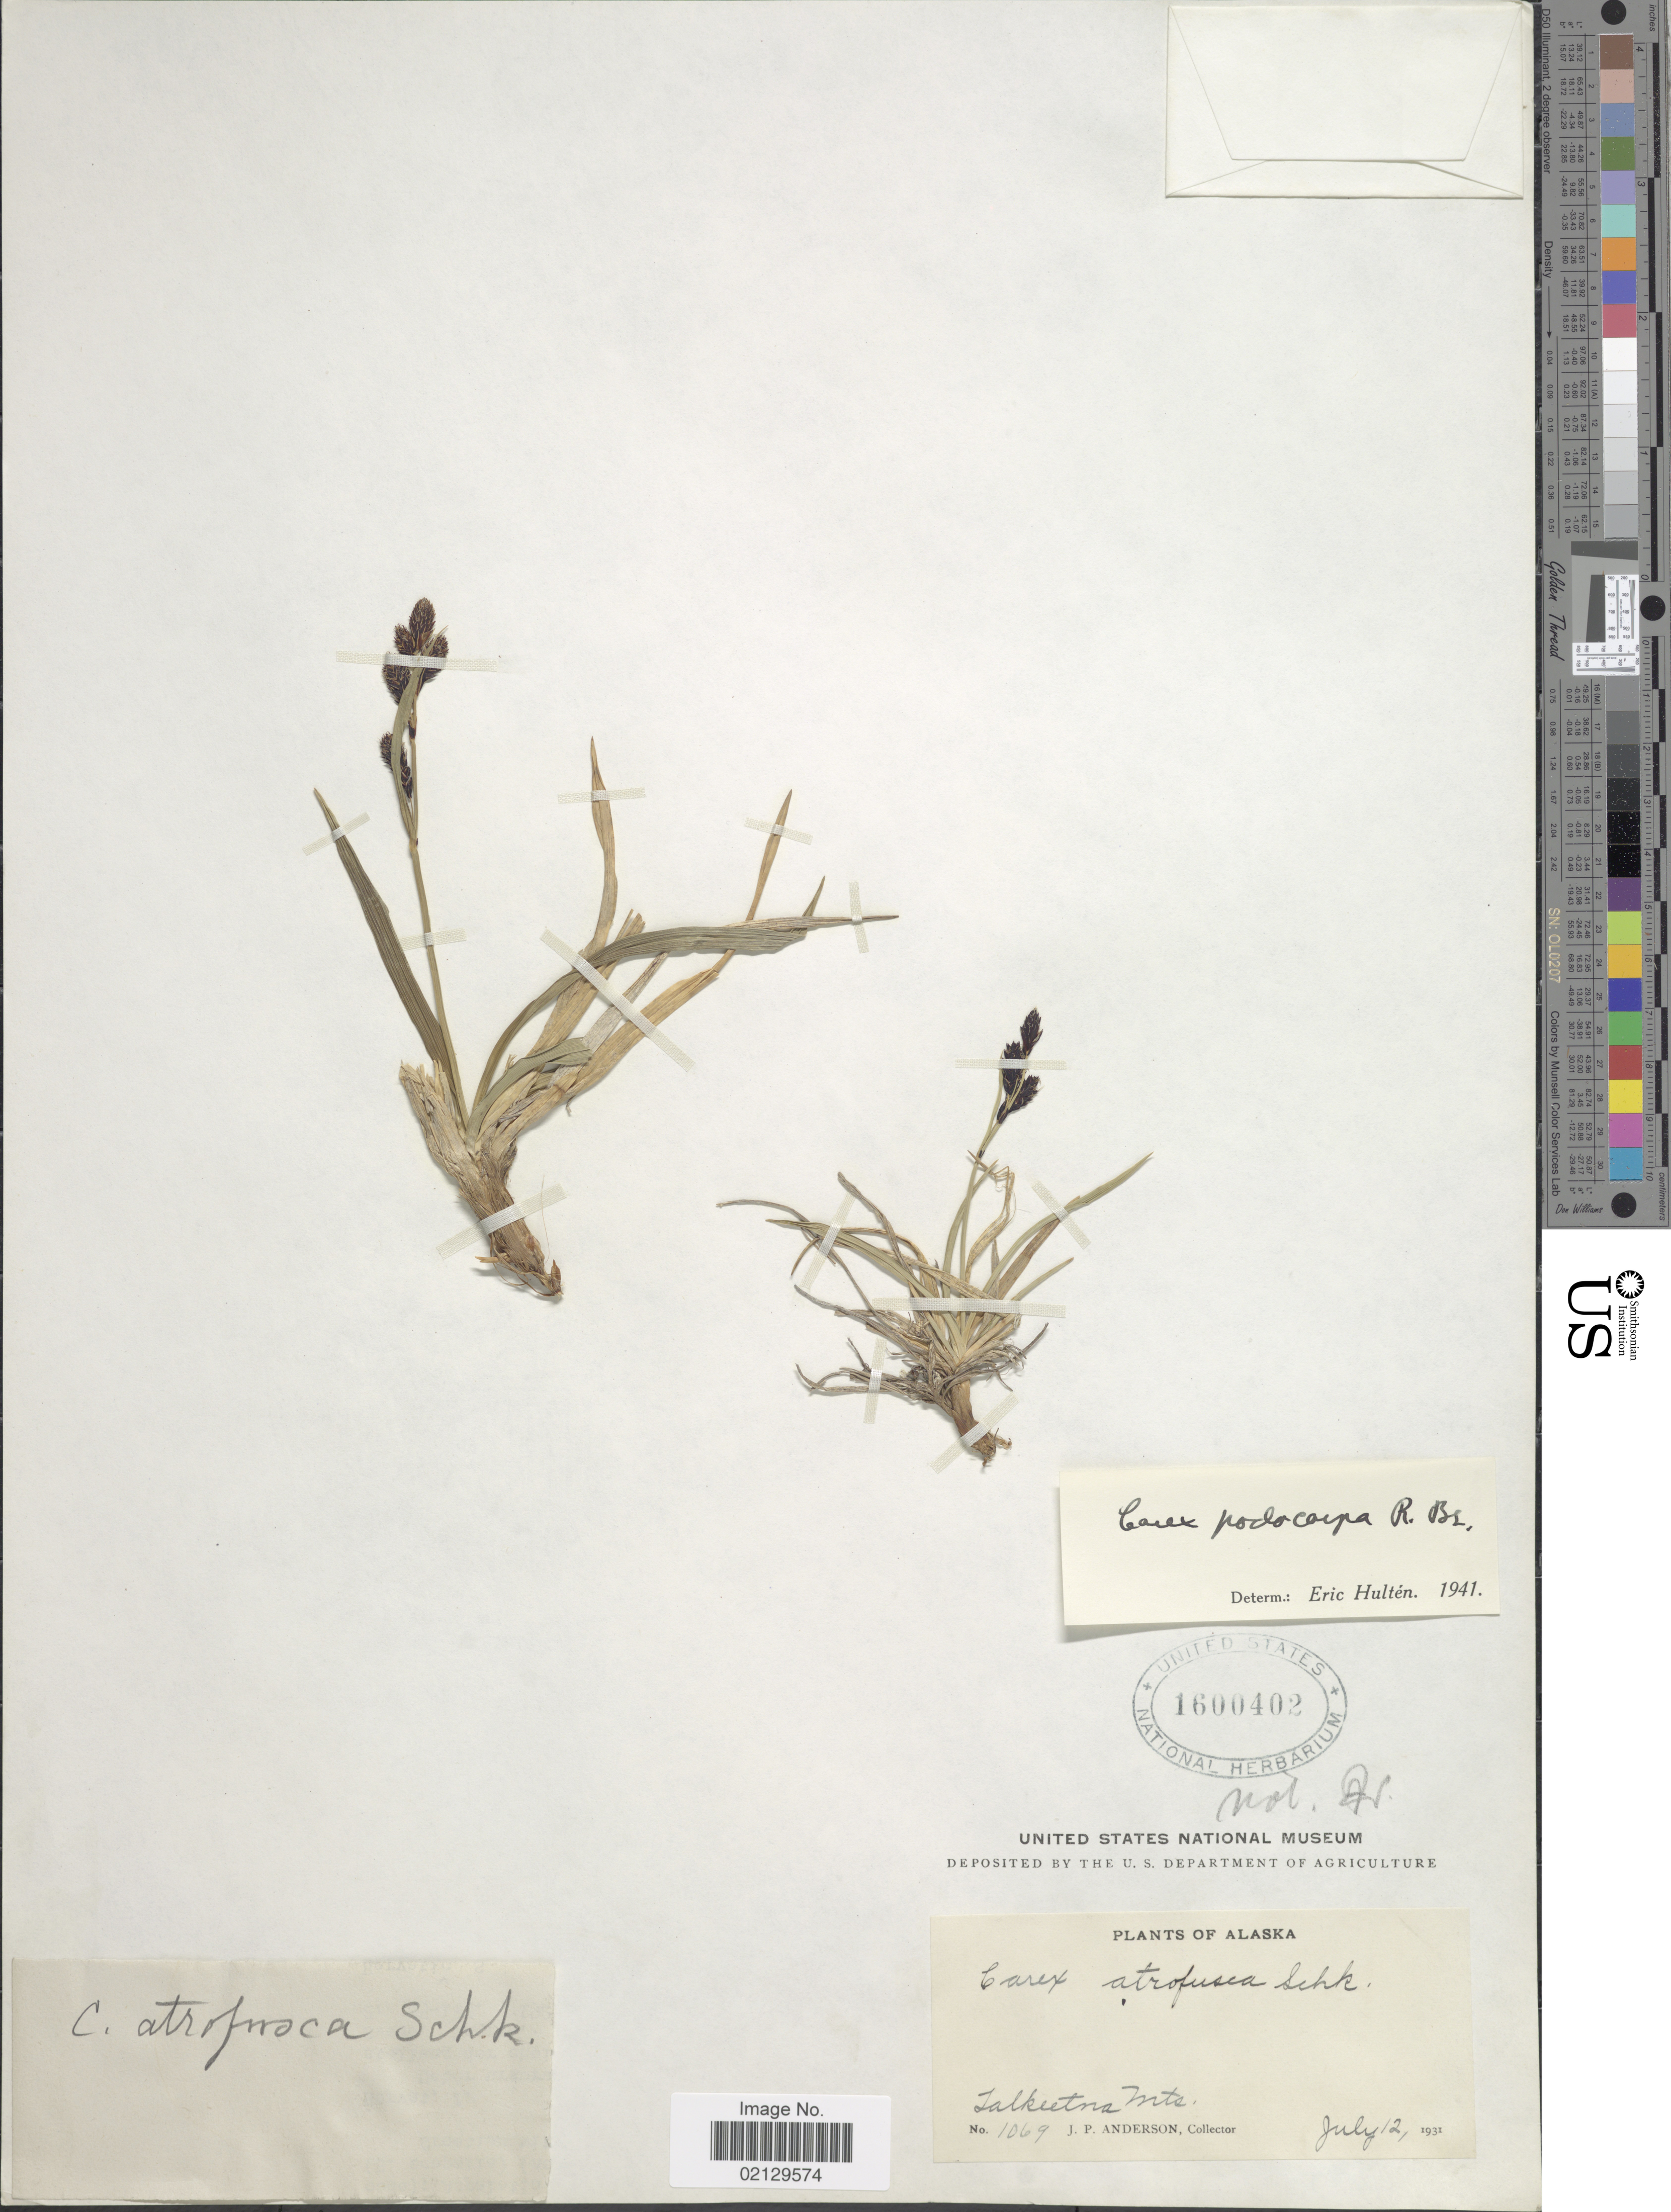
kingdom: Plantae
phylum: Tracheophyta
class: Liliopsida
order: Poales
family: Cyperaceae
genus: Carex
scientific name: Carex podocarpa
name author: R. Br.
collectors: J. P. Anderson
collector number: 1069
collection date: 1931-07-12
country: United States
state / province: Alaska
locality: Alaska, Talkeetna Mts.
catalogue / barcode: US 1600402